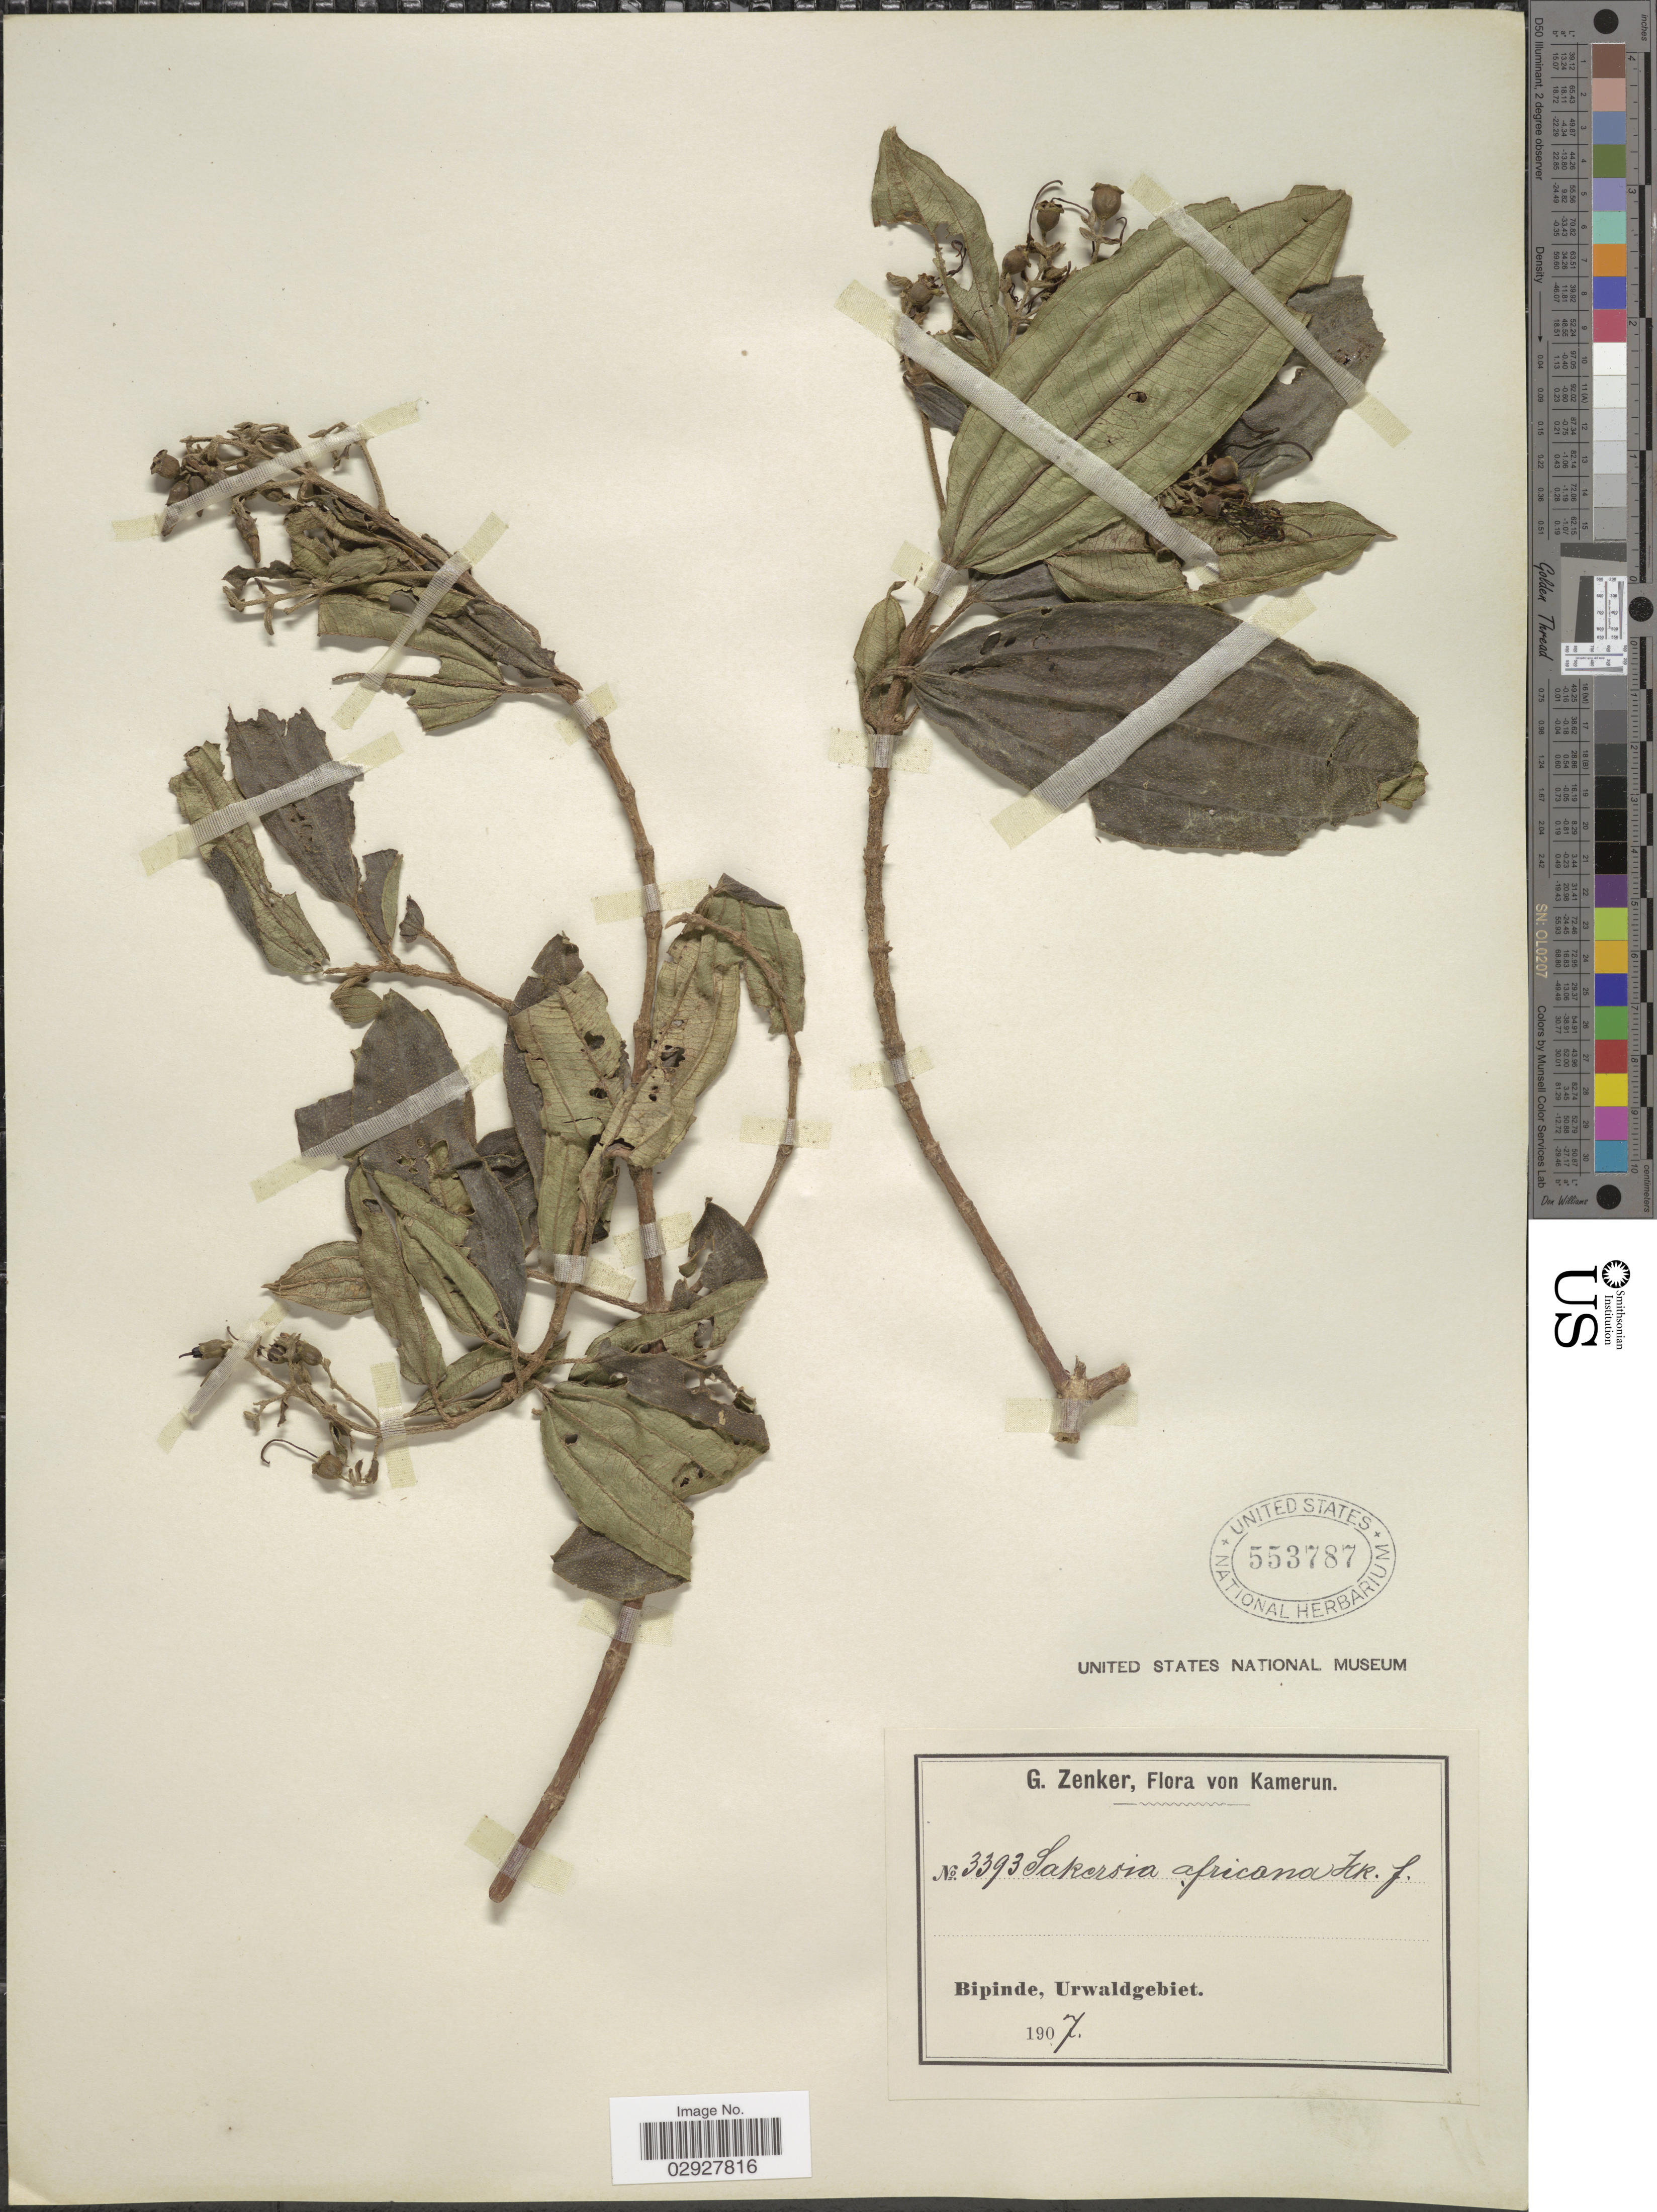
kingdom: Plantae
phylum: Tracheophyta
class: Magnoliopsida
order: Myrtales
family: Melastomataceae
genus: Dichaetanthera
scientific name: Dichaetanthera africana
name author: (Hook. f.) Jacq.-Fél.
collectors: G. A. Zenker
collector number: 3393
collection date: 1907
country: Cameroon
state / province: Sud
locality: Kamerun. Bipinde, Urwaldgebiet.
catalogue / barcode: US 553787